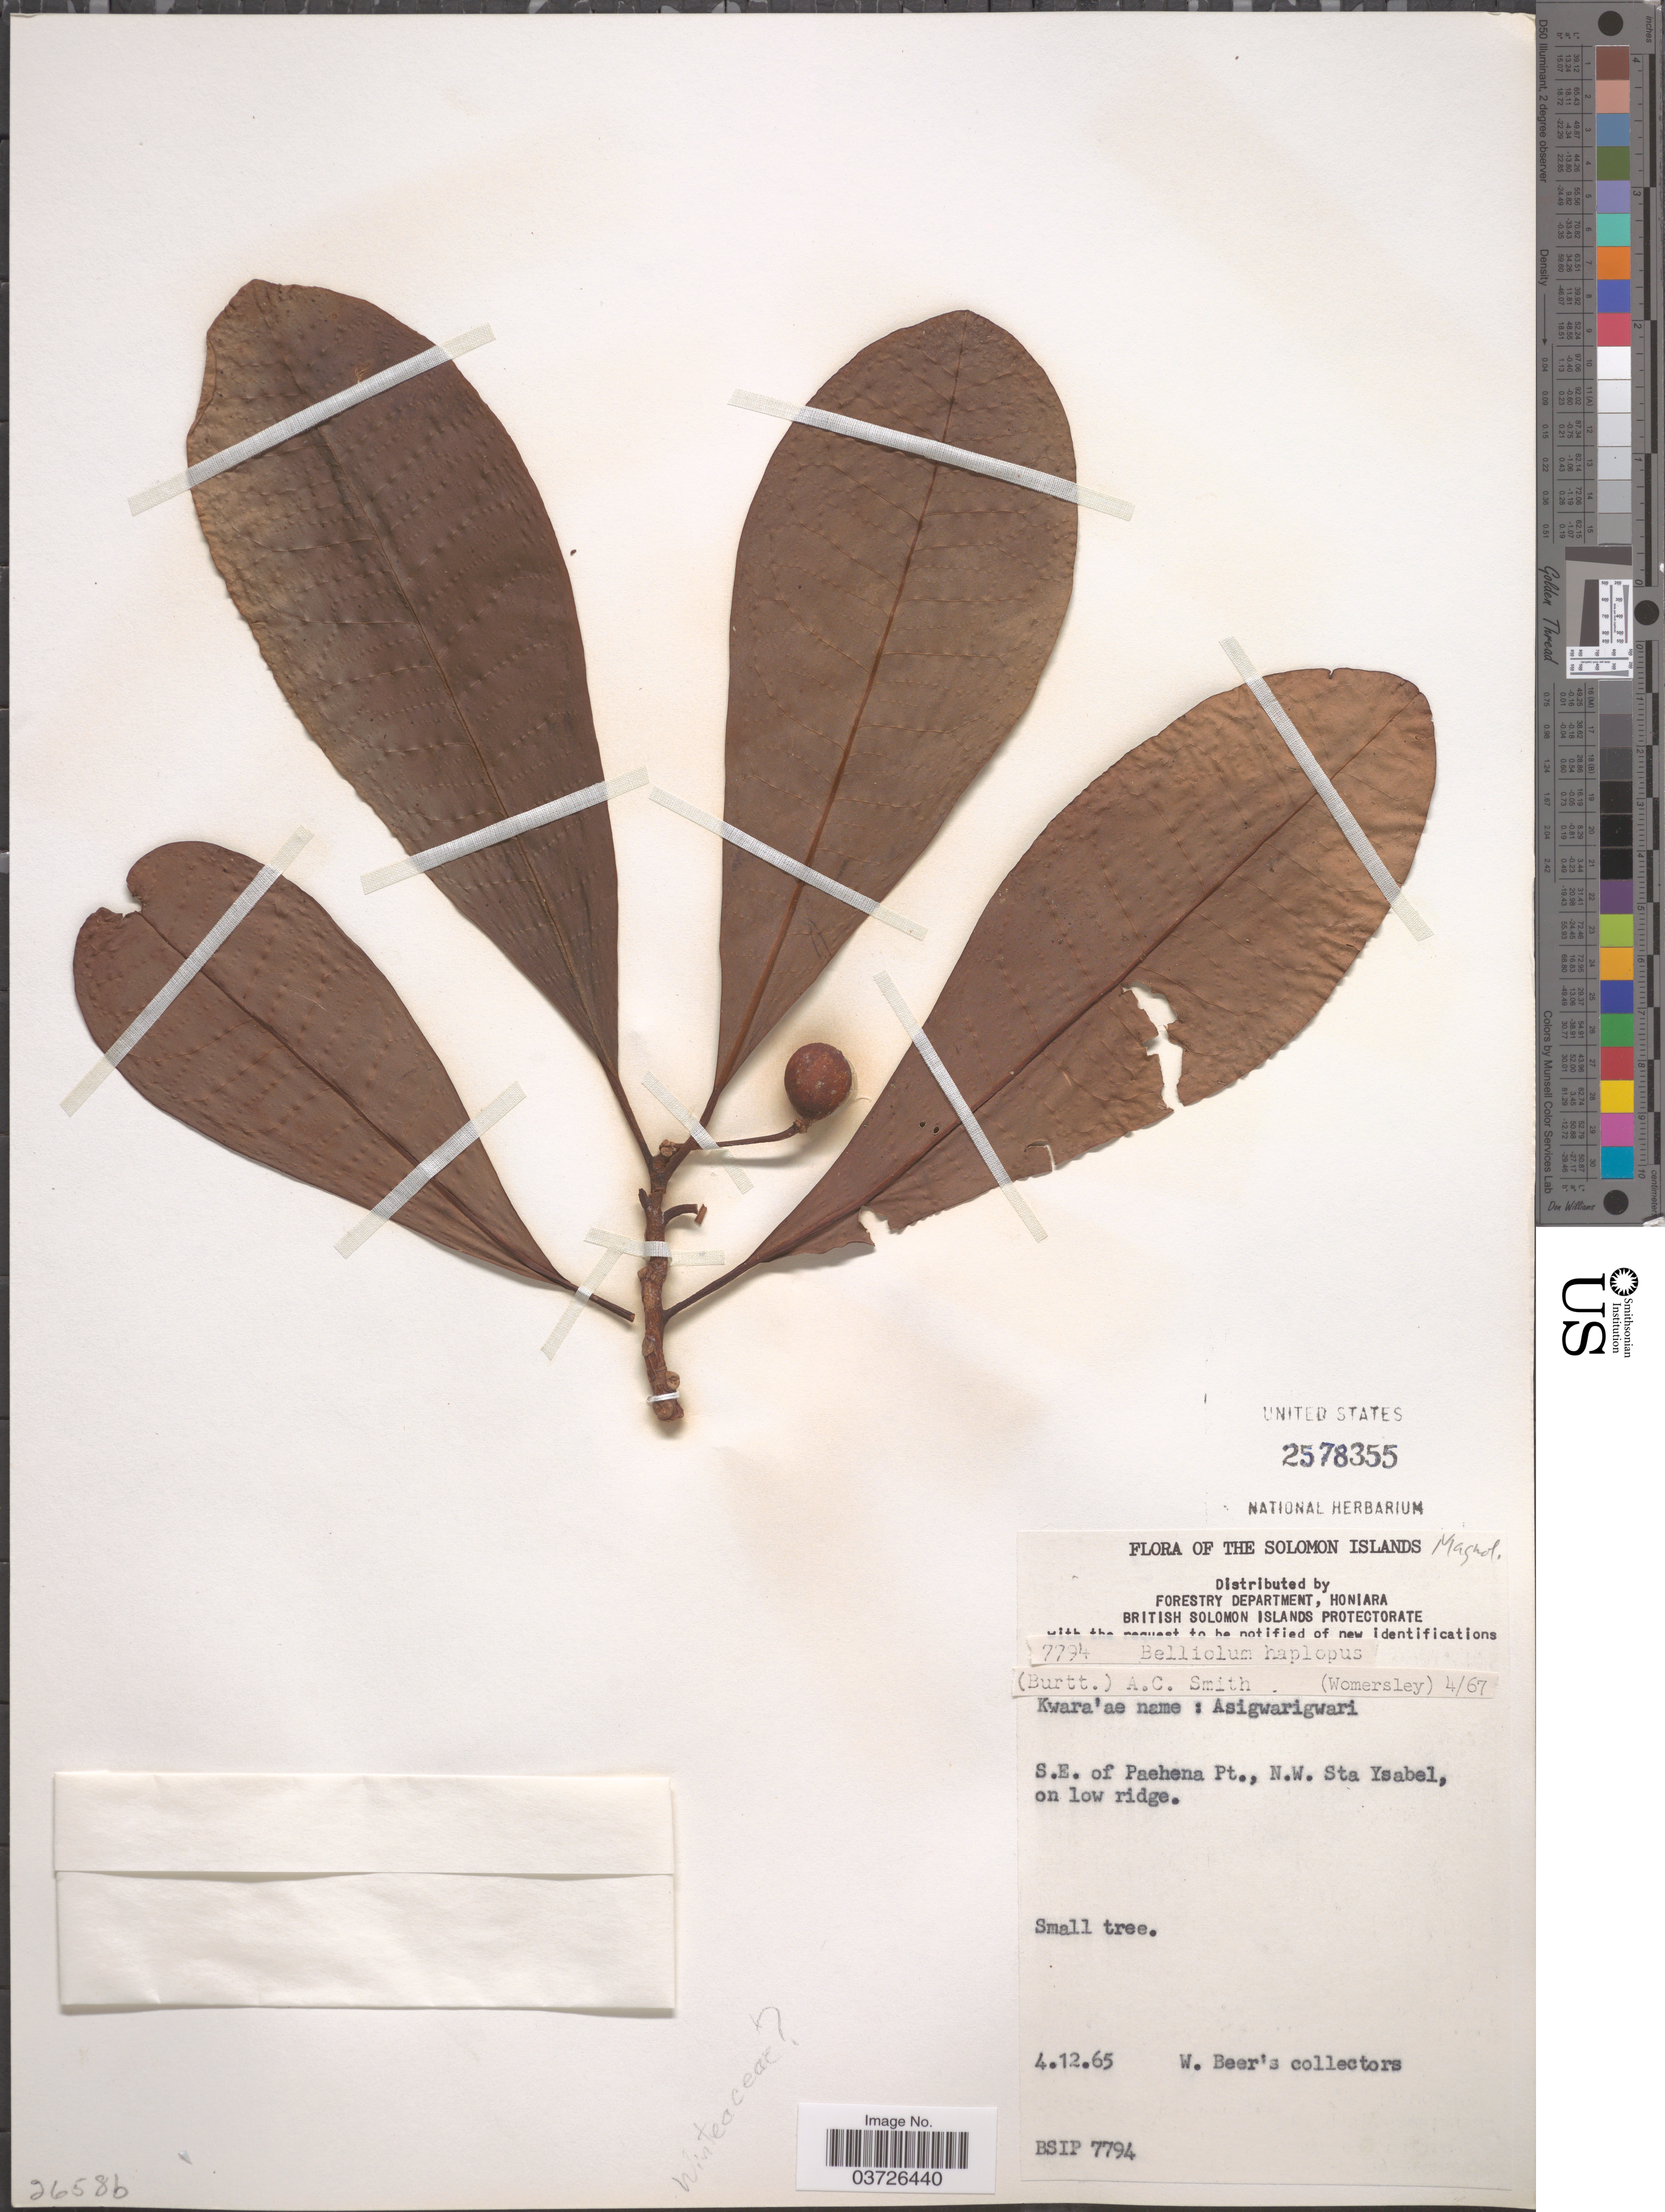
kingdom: Plantae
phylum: Tracheophyta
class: Magnoliopsida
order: Canellales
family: Winteraceae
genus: Belliolum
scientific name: Belliolum haplopus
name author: (B.L. Burtt) A.C. Sm.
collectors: W. Beer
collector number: BSIP 7794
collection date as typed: Transcribed d/m/y: 4/12/65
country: Solomon Islands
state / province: Solomon Islands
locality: S. E. of Paehena Pt., N. W. Sta Ysabel, on low ridge.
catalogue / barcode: US 2578355